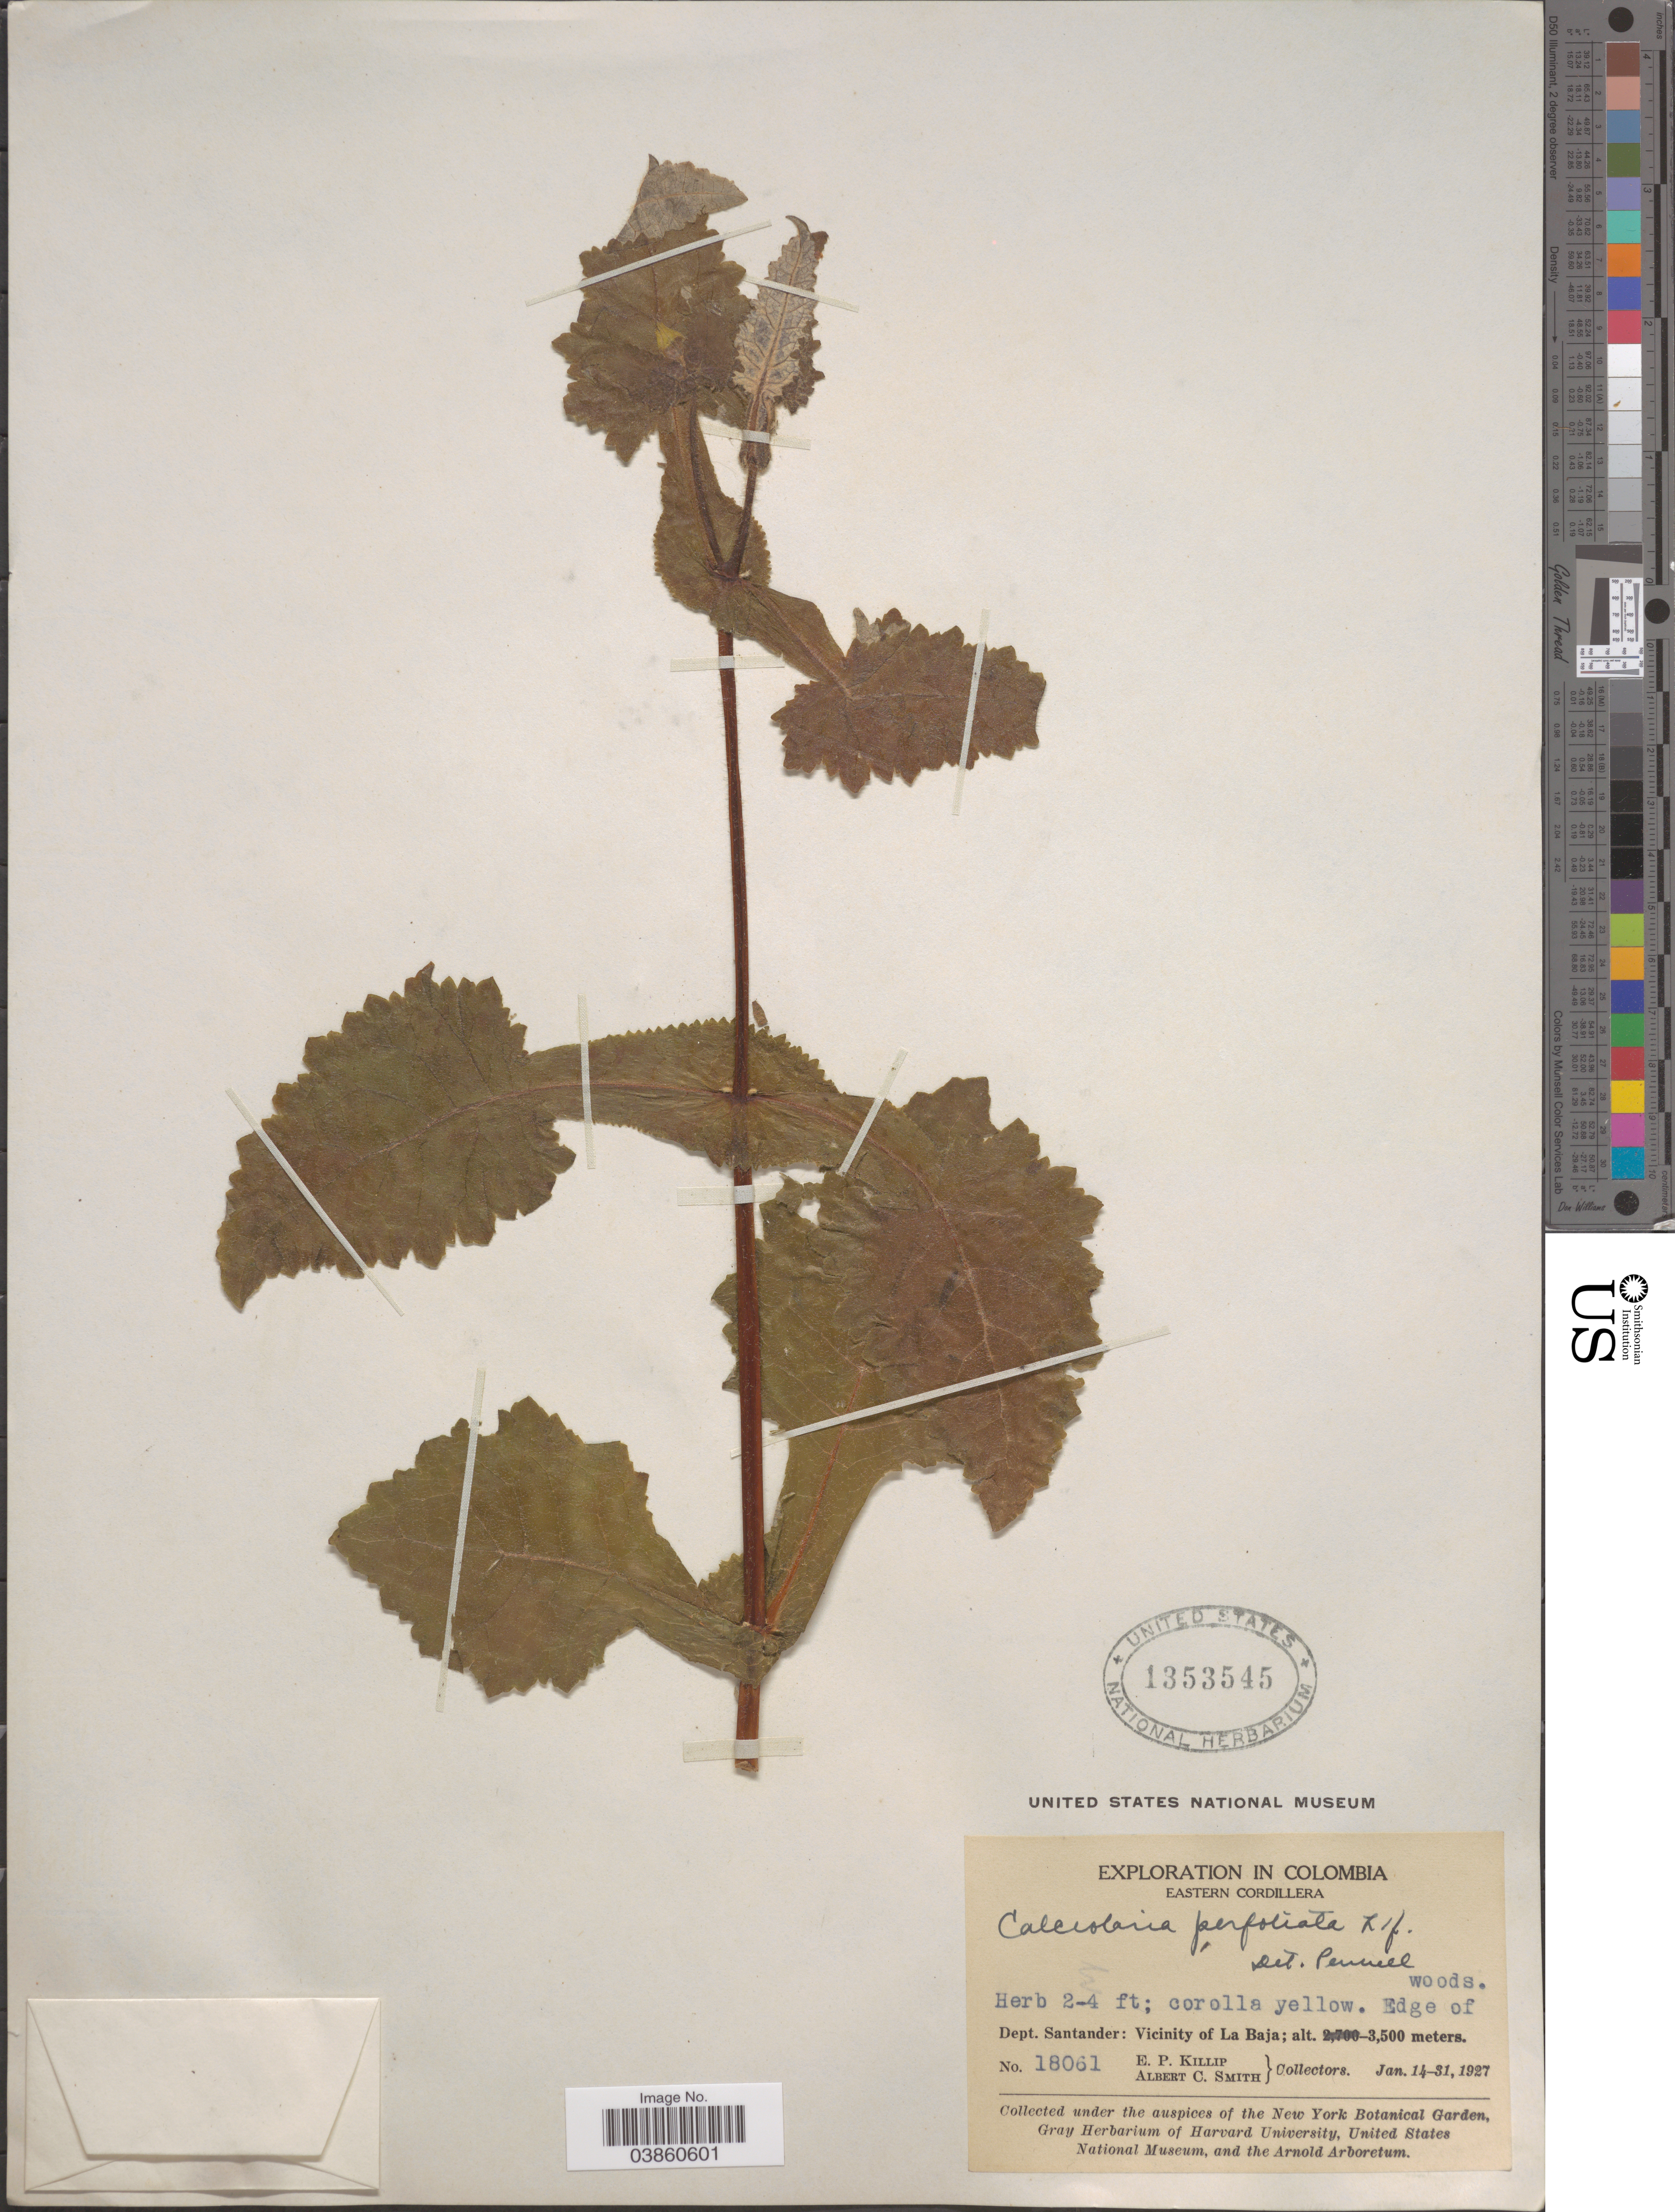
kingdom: Plantae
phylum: Tracheophyta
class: Magnoliopsida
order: Lamiales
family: Calceolariaceae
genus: Calceolaria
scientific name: Calceolaria perfoliata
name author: L. f.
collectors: E. P. Killip & A. C. Smith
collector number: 18061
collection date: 1927-01-14/1927-01-31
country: Colombia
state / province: Santander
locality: Eastern Cordillera. Dept. Santander: Vicinity of La Baja.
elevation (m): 3500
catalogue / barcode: US 1353545